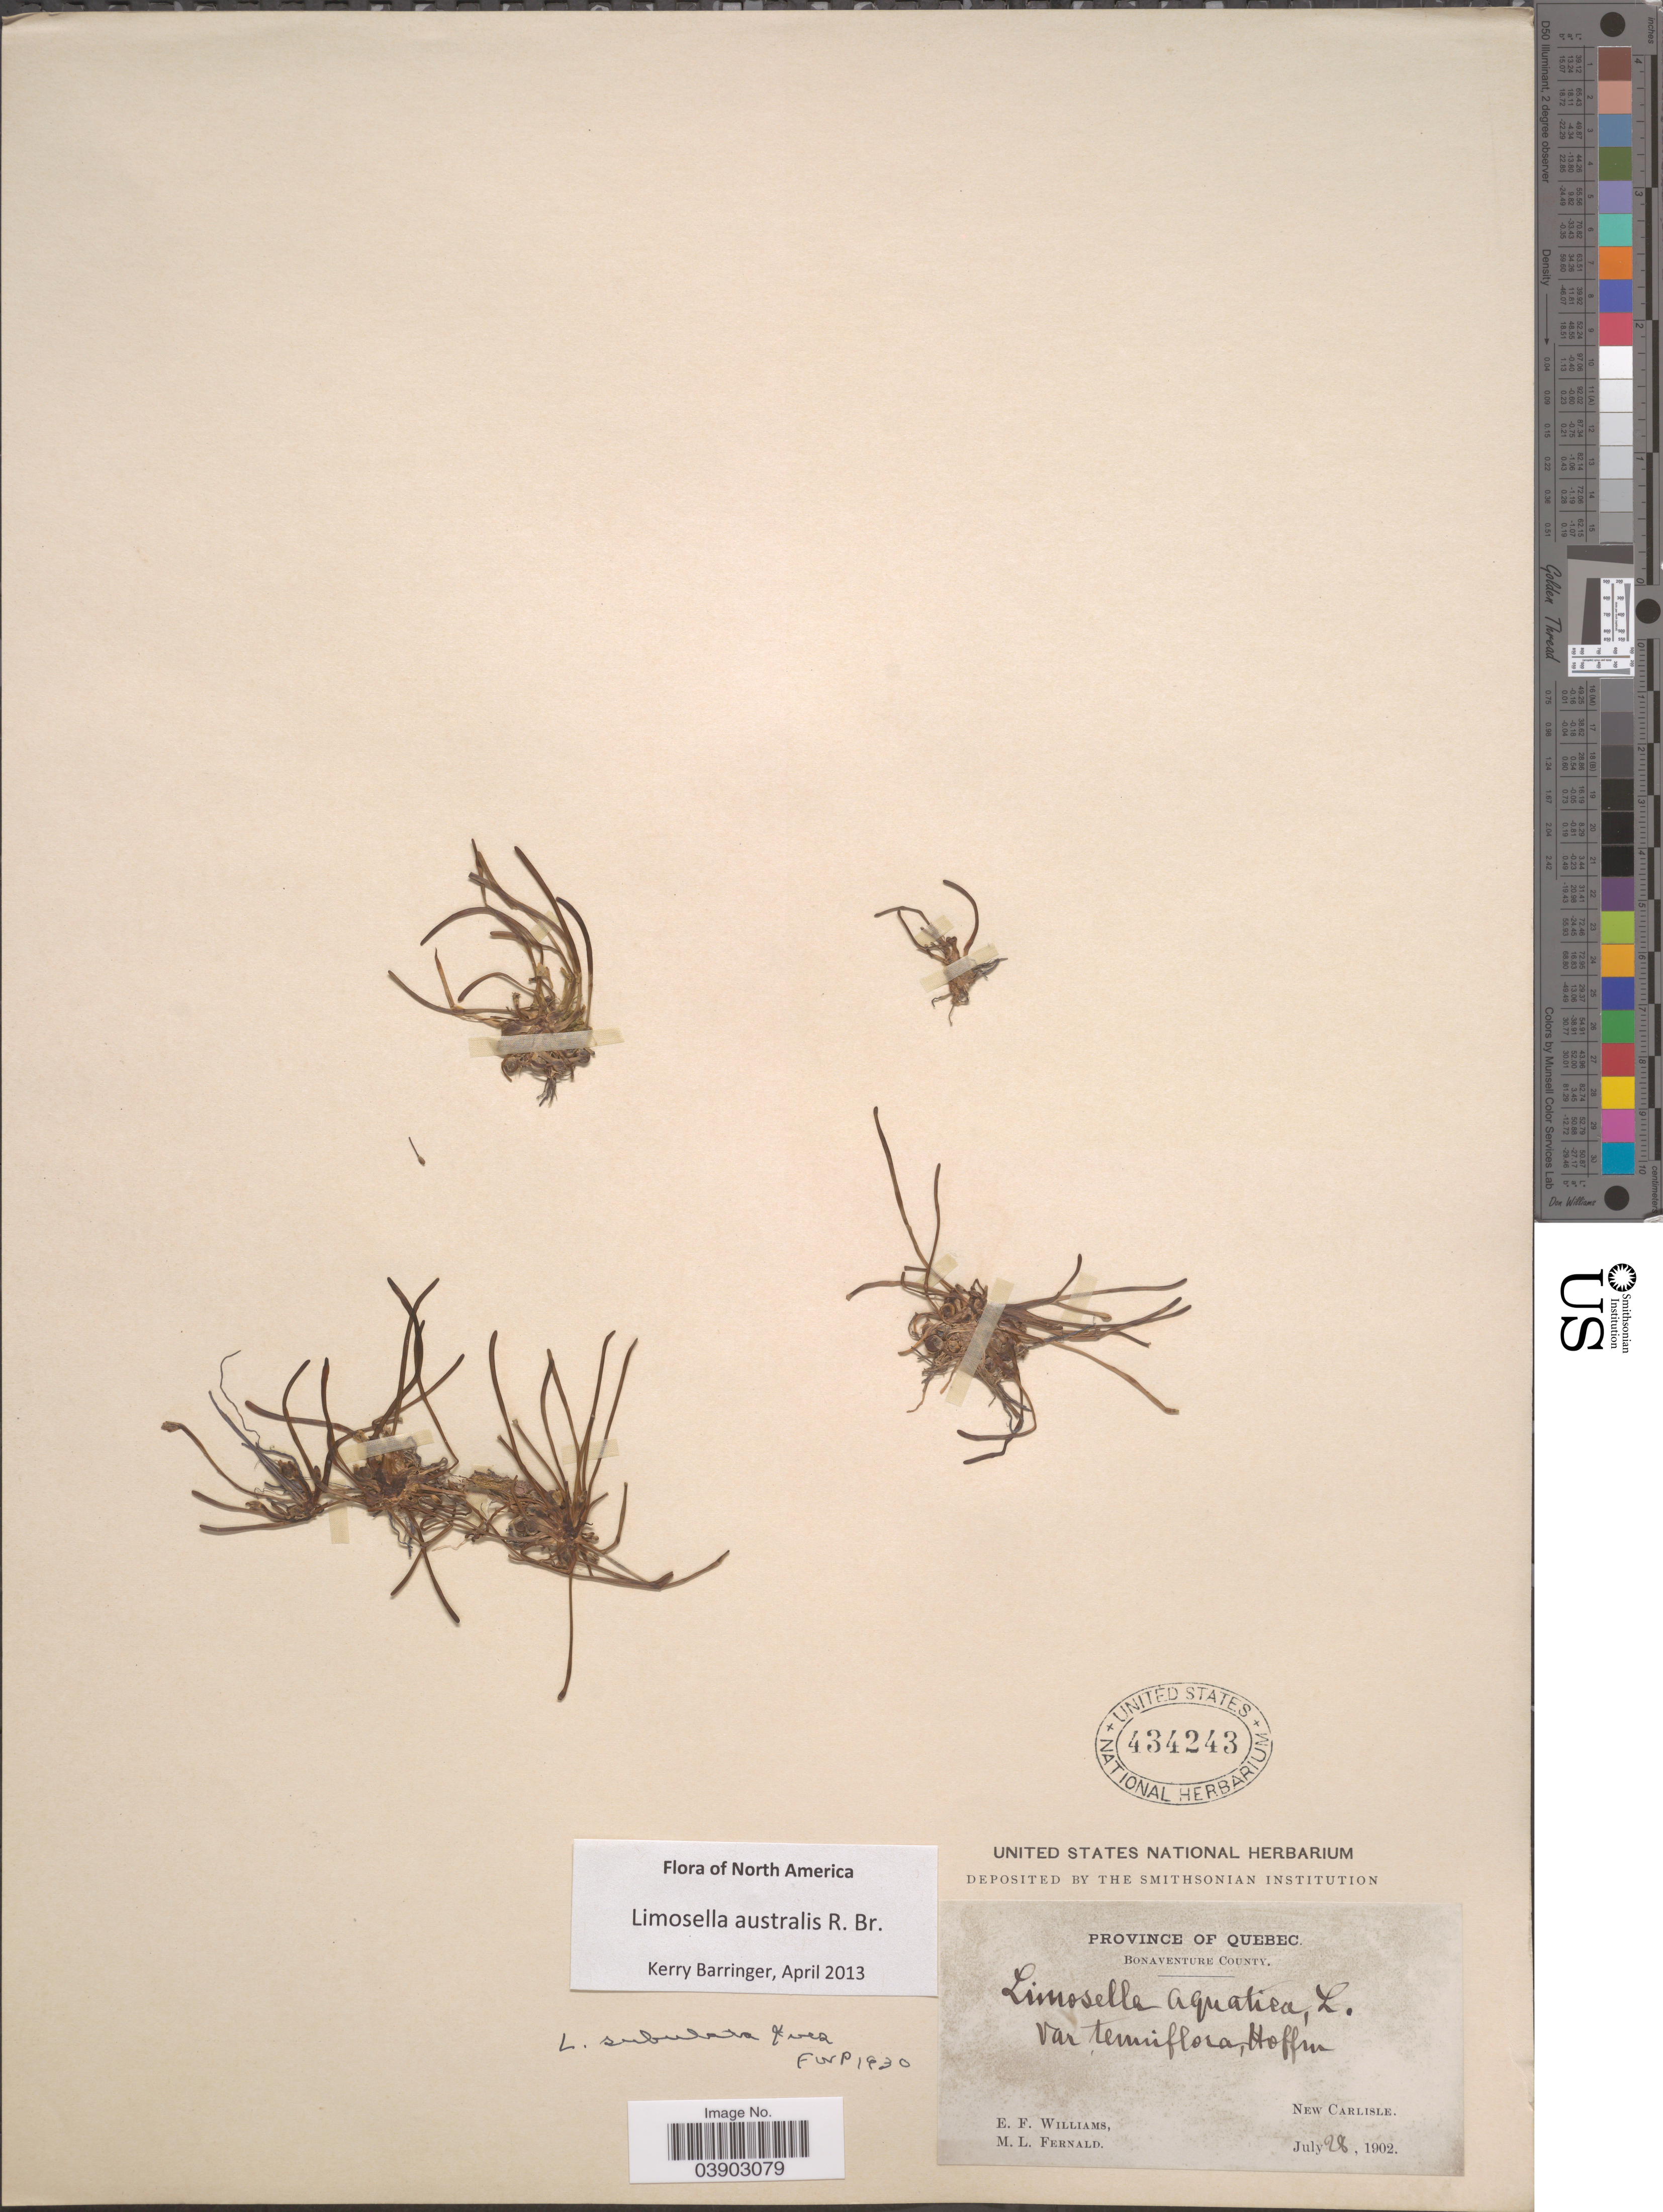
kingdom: Plantae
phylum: Tracheophyta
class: Magnoliopsida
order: Lamiales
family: Scrophulariaceae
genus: Limosella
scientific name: Limosella australis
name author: R. Br.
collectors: E. Williams & M. L. Fernald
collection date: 1902-07-28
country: Canada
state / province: Quebec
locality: Bonaventure County. New Carlisle.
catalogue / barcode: US 434243